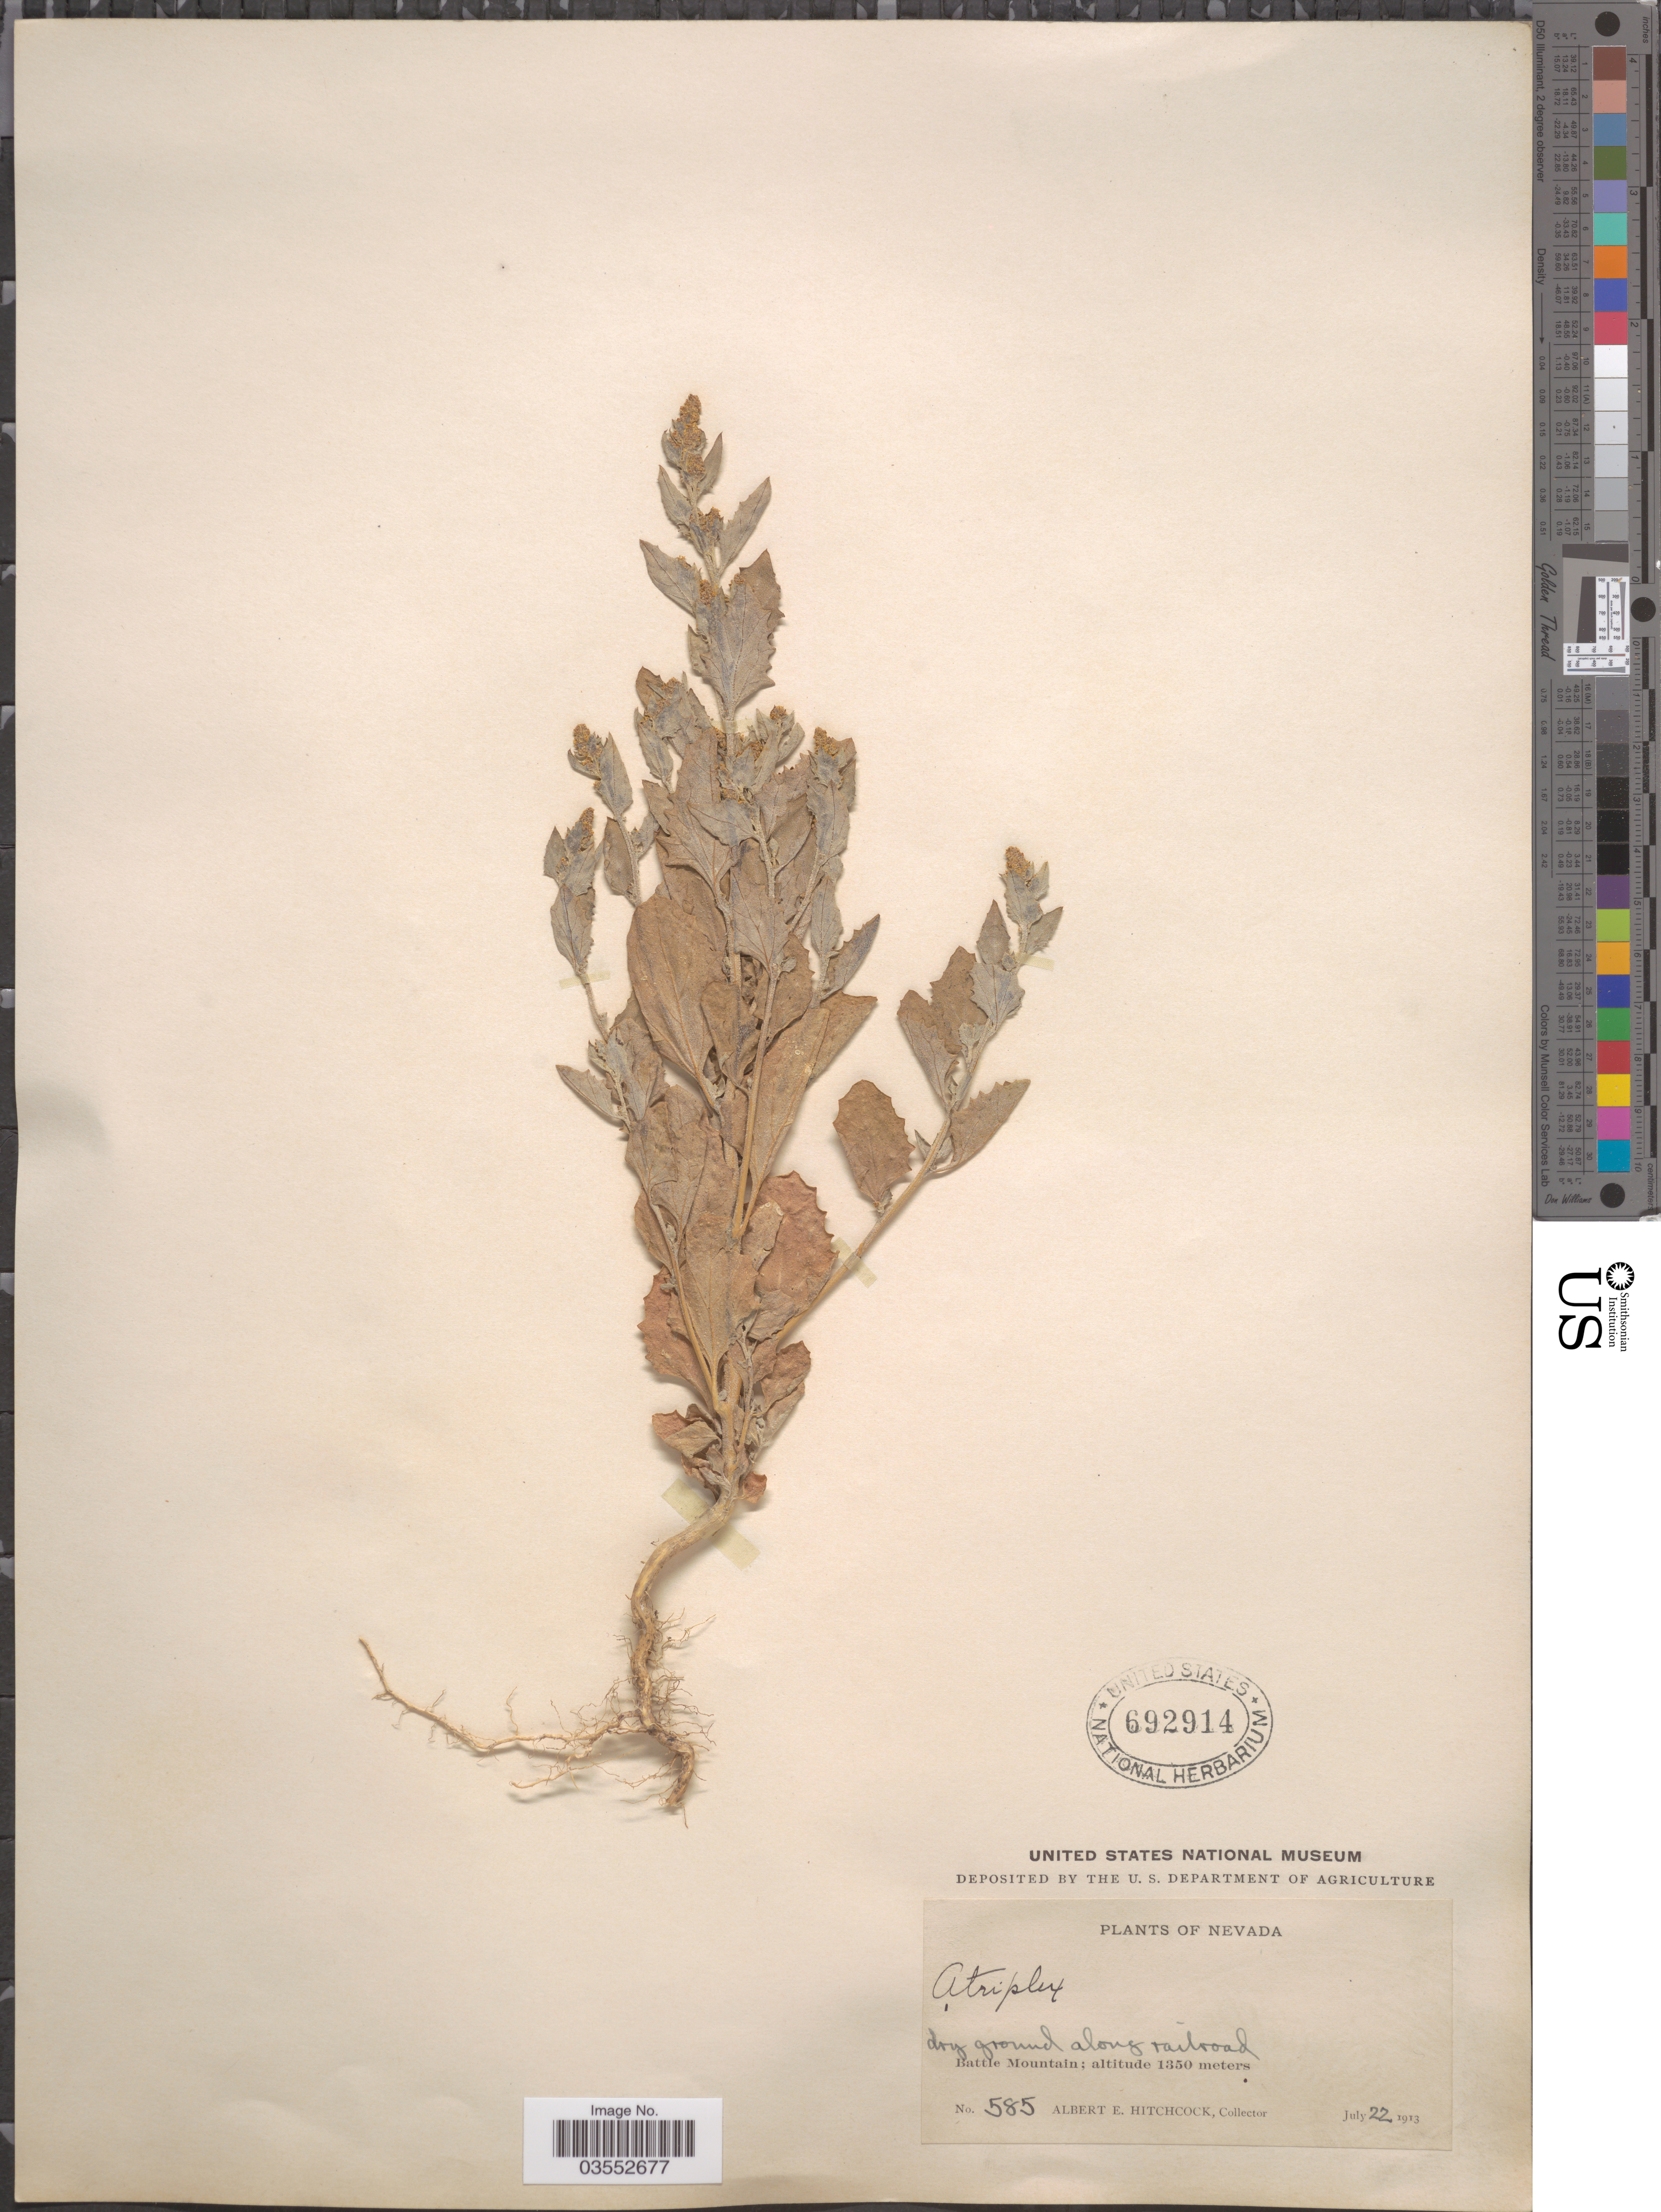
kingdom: Plantae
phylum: Tracheophyta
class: Magnoliopsida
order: Caryophyllales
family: Amaranthaceae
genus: Atriplex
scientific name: Atriplex rosea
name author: L.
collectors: A. Hitchcock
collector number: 585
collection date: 1913-07-22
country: United States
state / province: Nevada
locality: Battle Mountain. Along railroad.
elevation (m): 1350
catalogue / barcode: US 692914